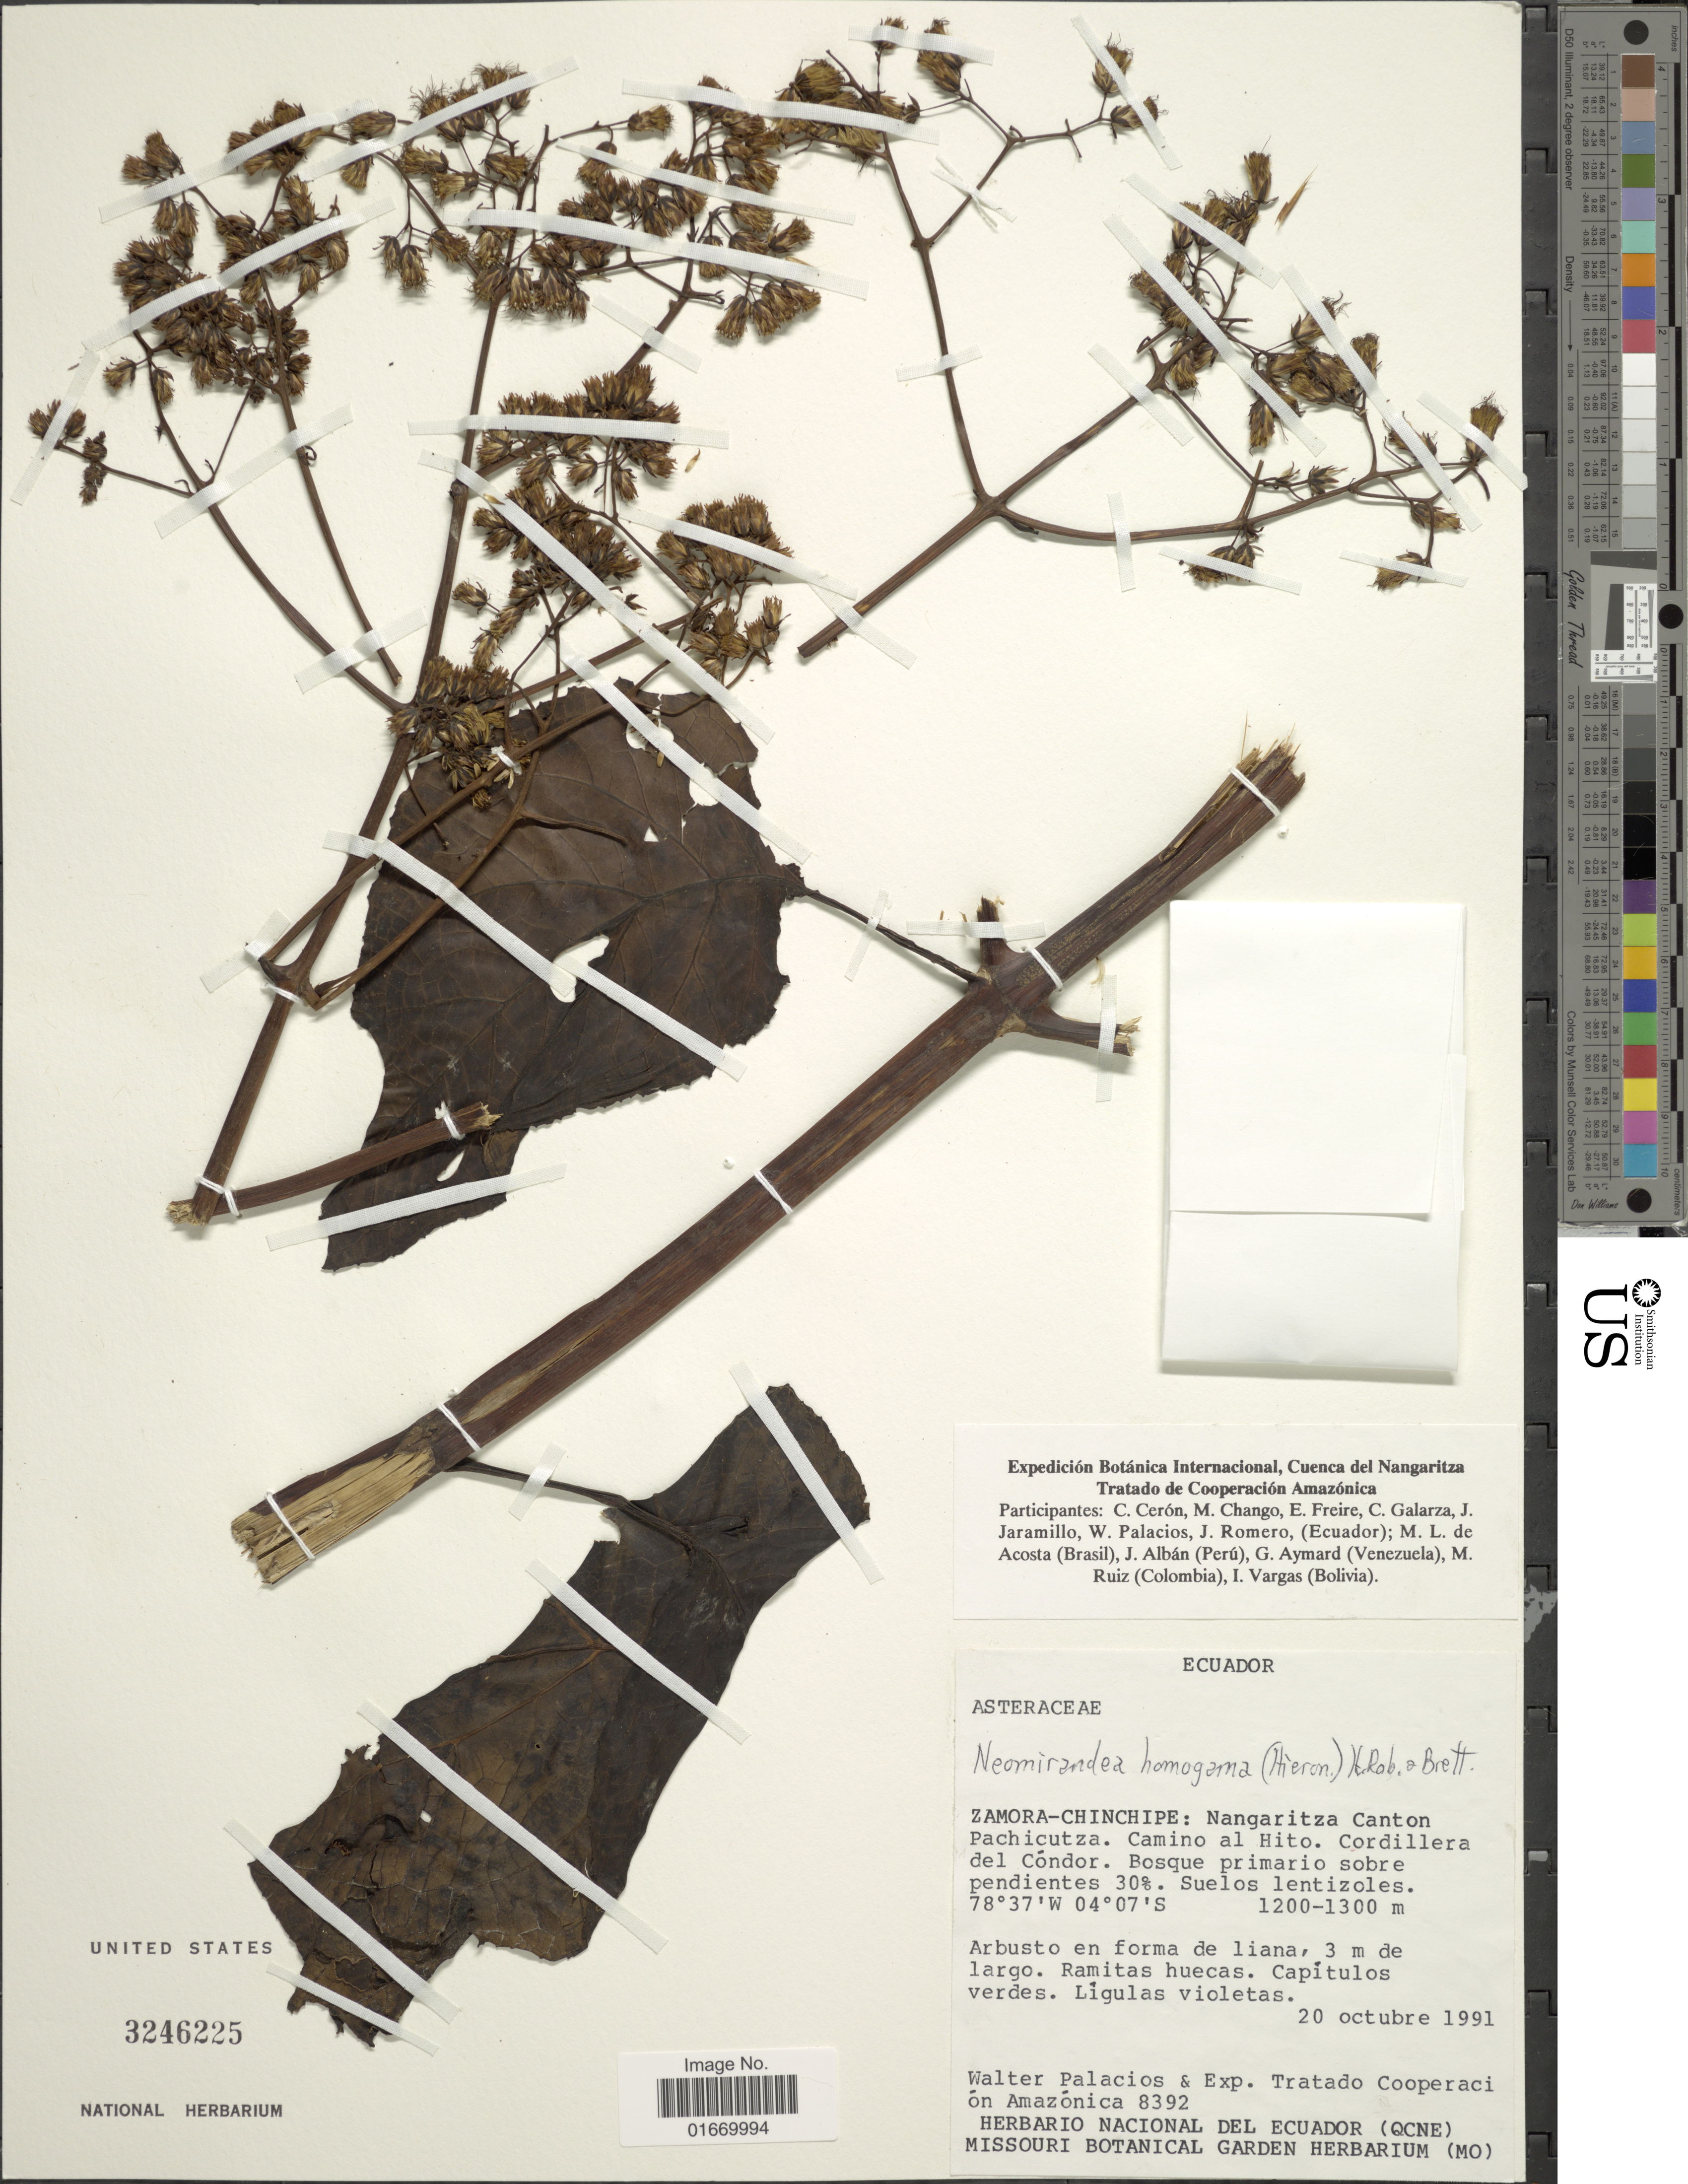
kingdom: Plantae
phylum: Tracheophyta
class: Magnoliopsida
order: Asterales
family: Asteraceae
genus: Neomirandea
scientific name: Neomirandea homogama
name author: (Hieron.) H. Rob.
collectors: W. Palacios & Exp. Tratado Cooperación Amazónica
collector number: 8392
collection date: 1991-10-20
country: Ecuador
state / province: Zamora-Chinchipe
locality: Nangaritza Canton Pachicutza, Camino al Hito, Cordillera del Condor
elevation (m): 1200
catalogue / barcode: US 3246225